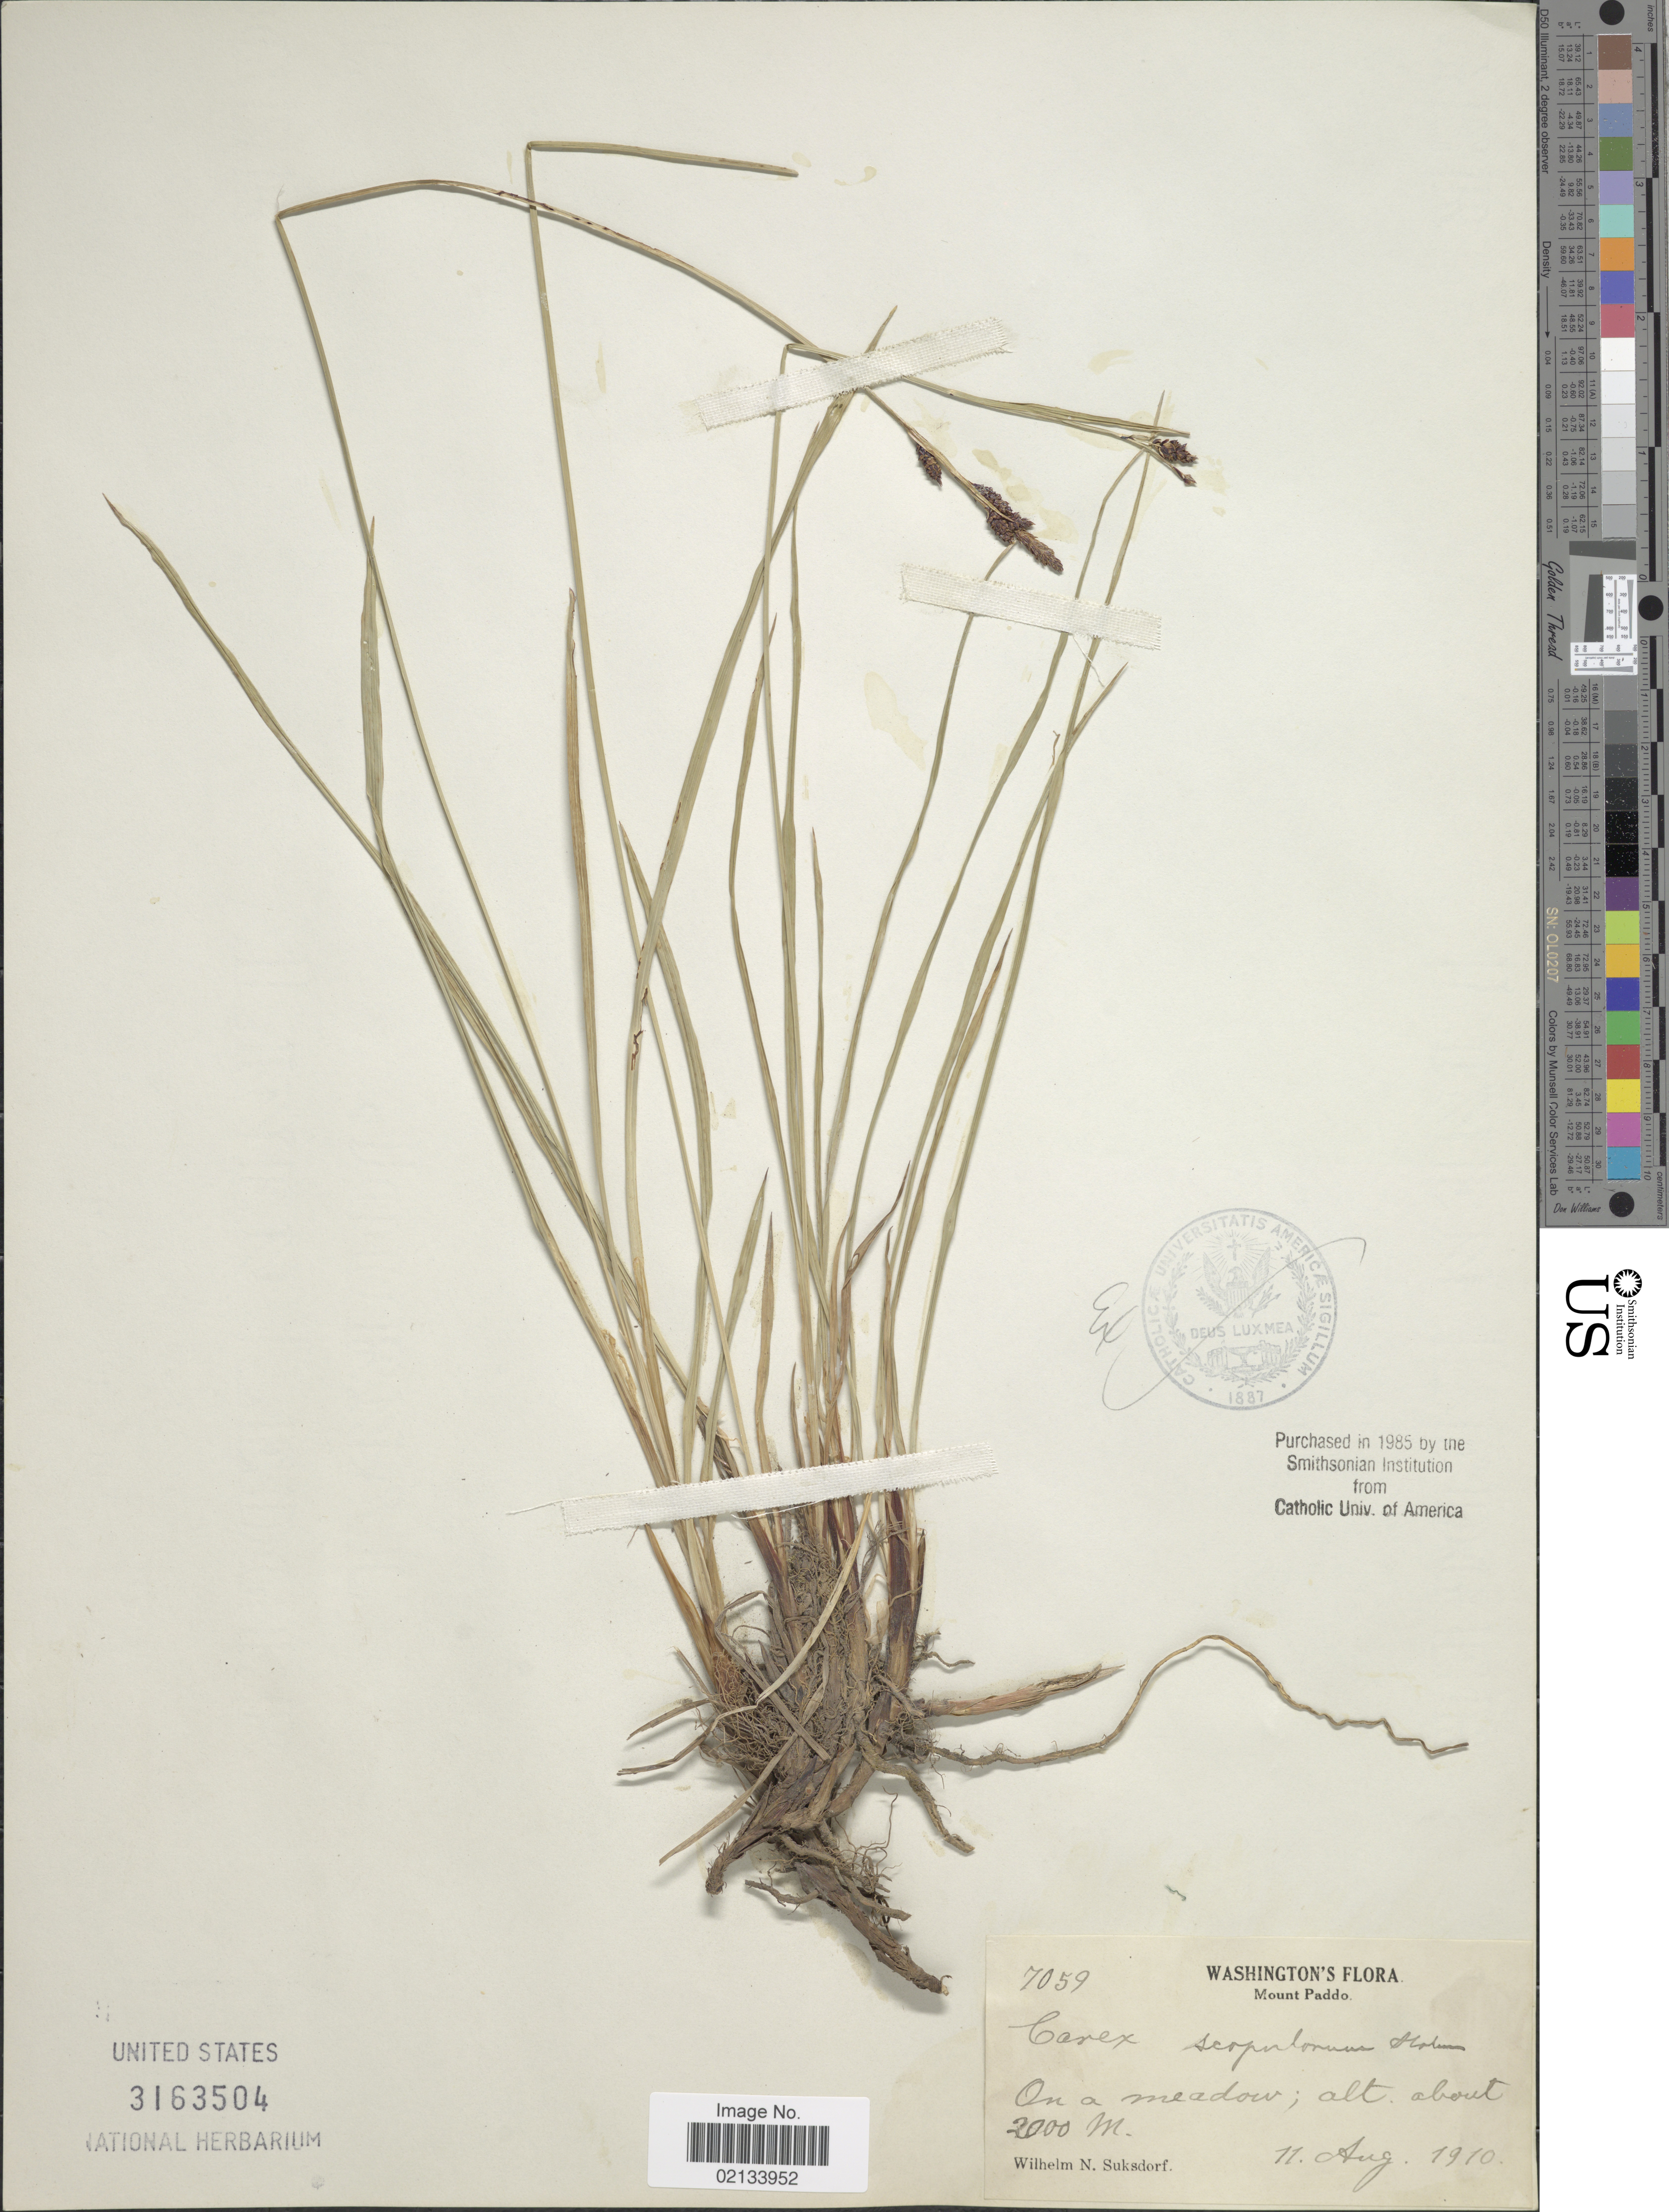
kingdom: Plantae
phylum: Tracheophyta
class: Liliopsida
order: Poales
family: Cyperaceae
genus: Carex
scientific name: Carex scopulorum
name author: Holm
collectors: W. N. Suksdorf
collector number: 7059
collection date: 1910-08-11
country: United States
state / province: Washington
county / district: Skamania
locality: Mount Paddo, on a meadow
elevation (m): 2000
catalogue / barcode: US 3163504